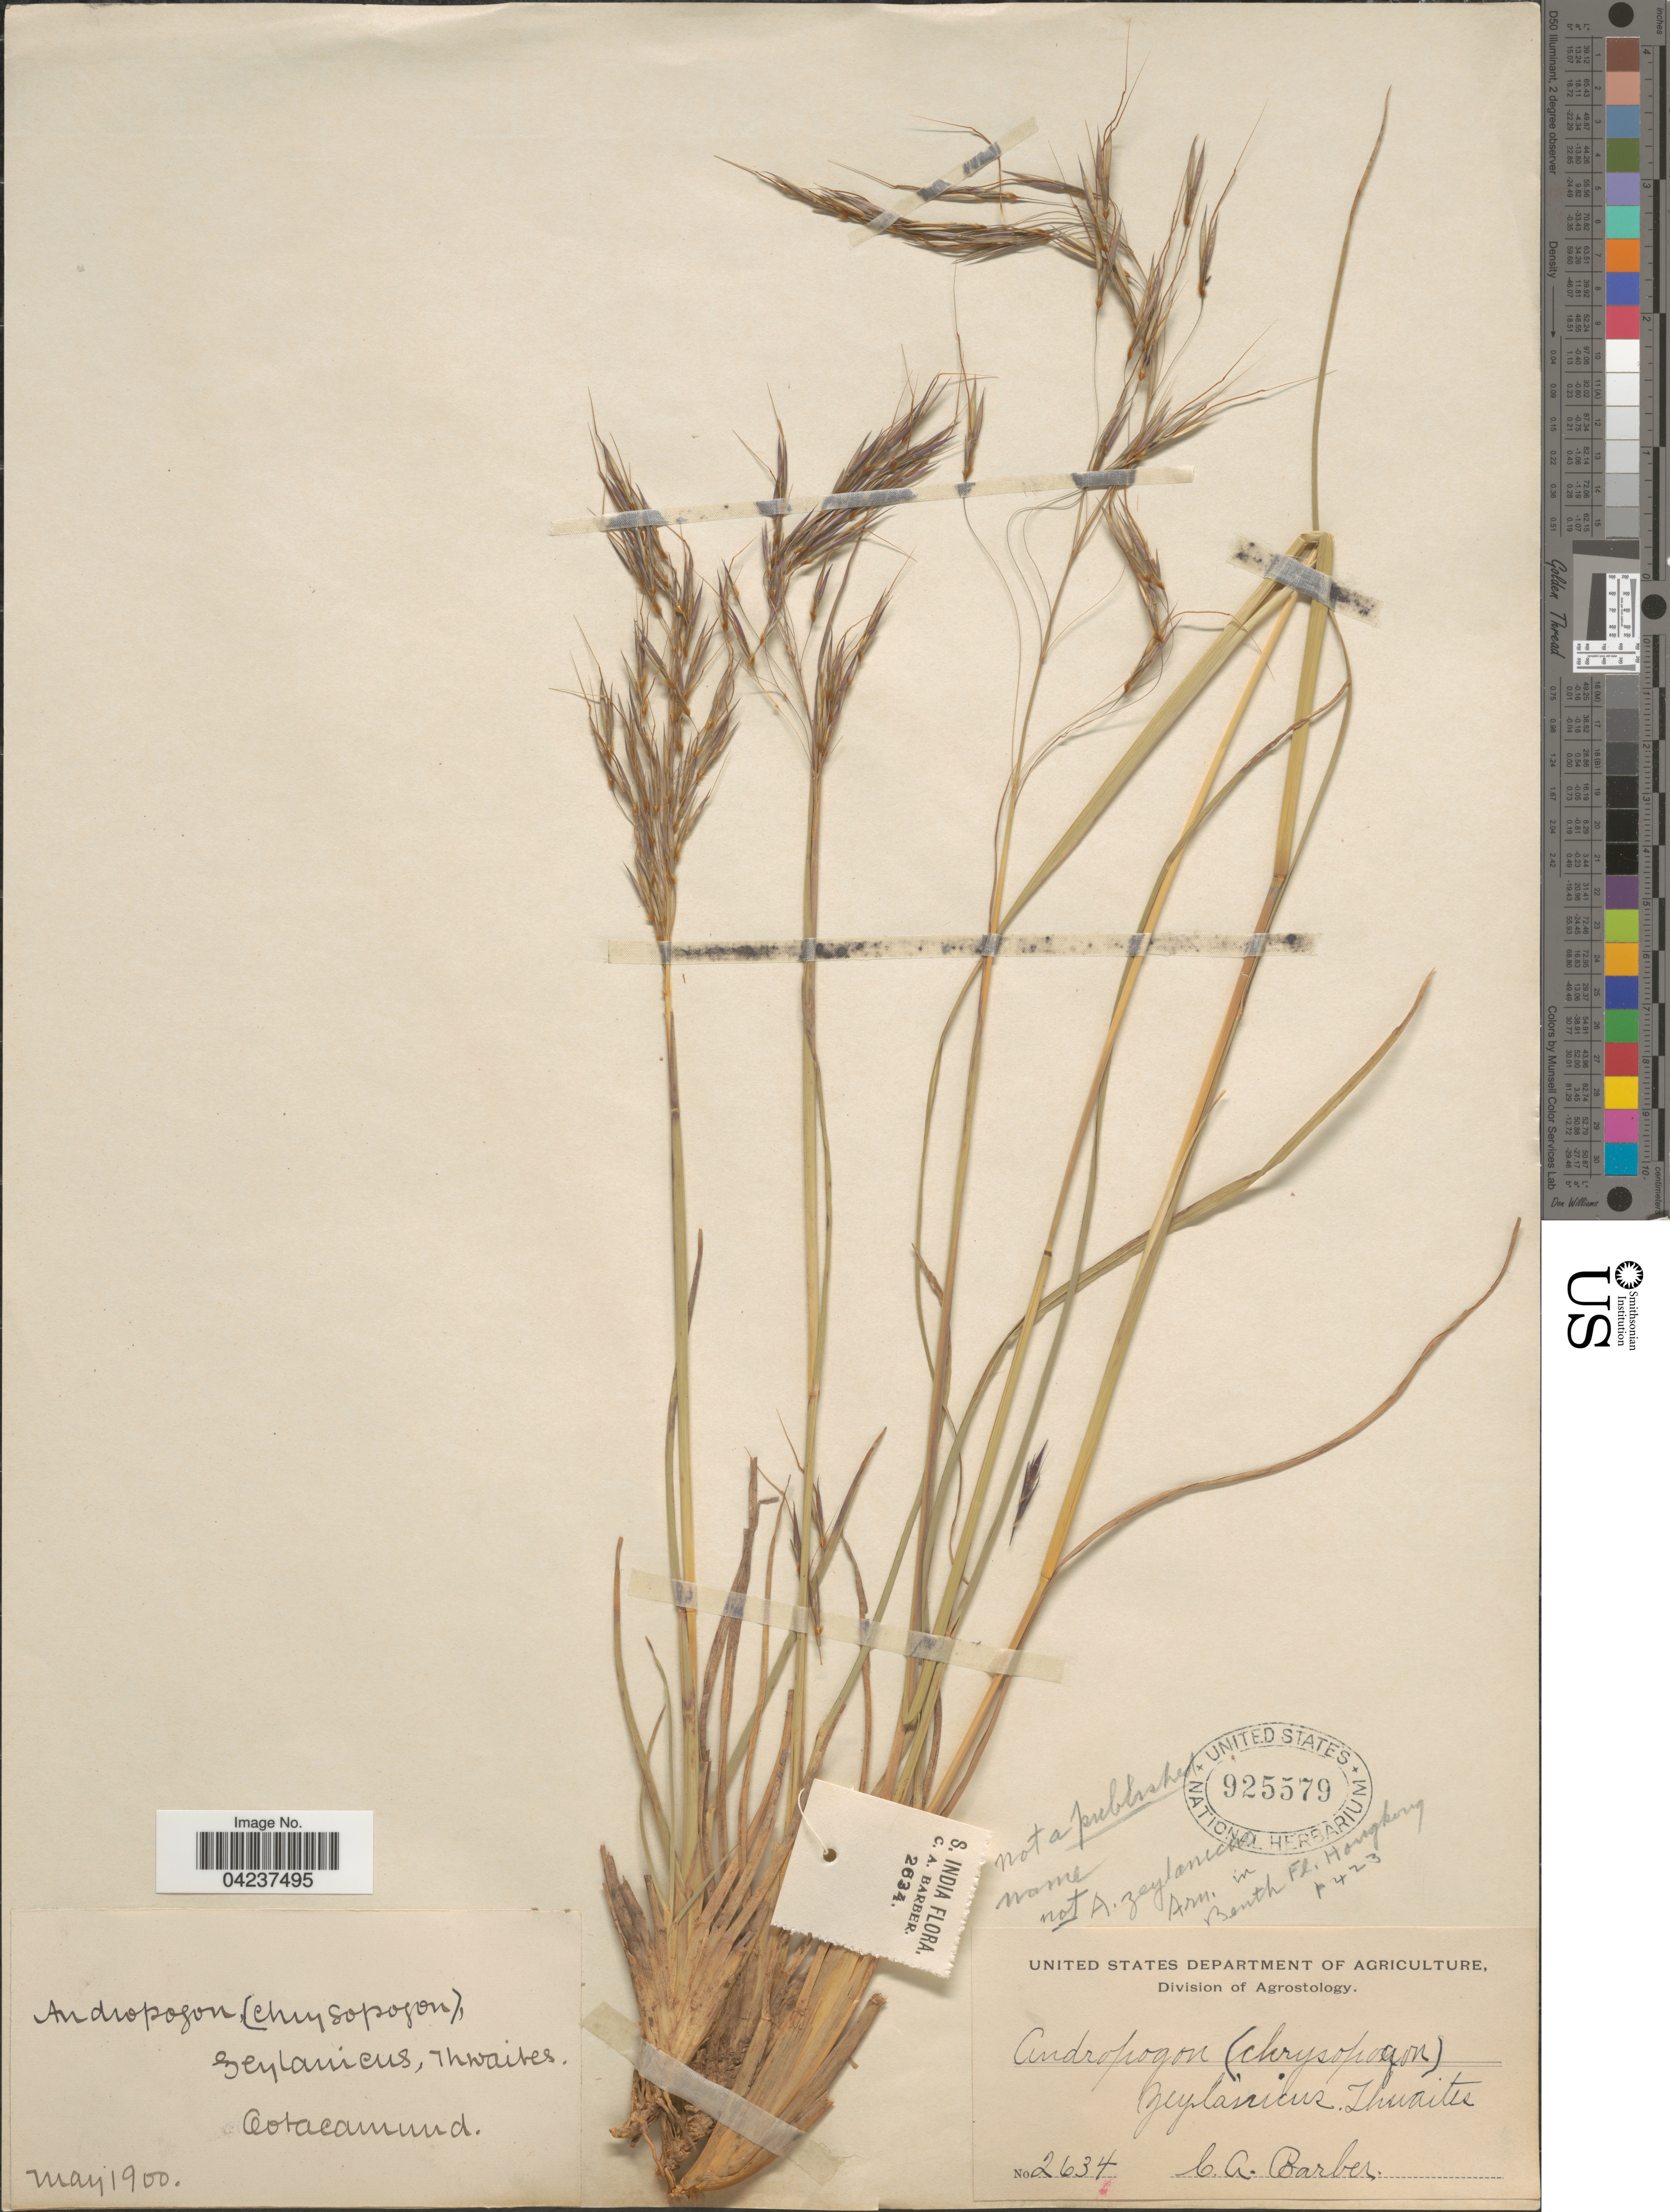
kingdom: Plantae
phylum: Tracheophyta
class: Liliopsida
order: Poales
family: Poaceae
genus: Chrysopogon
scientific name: Chrysopogon sp.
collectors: C. Barber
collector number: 2634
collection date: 1900-05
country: India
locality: Ootacamund.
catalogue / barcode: US 925579